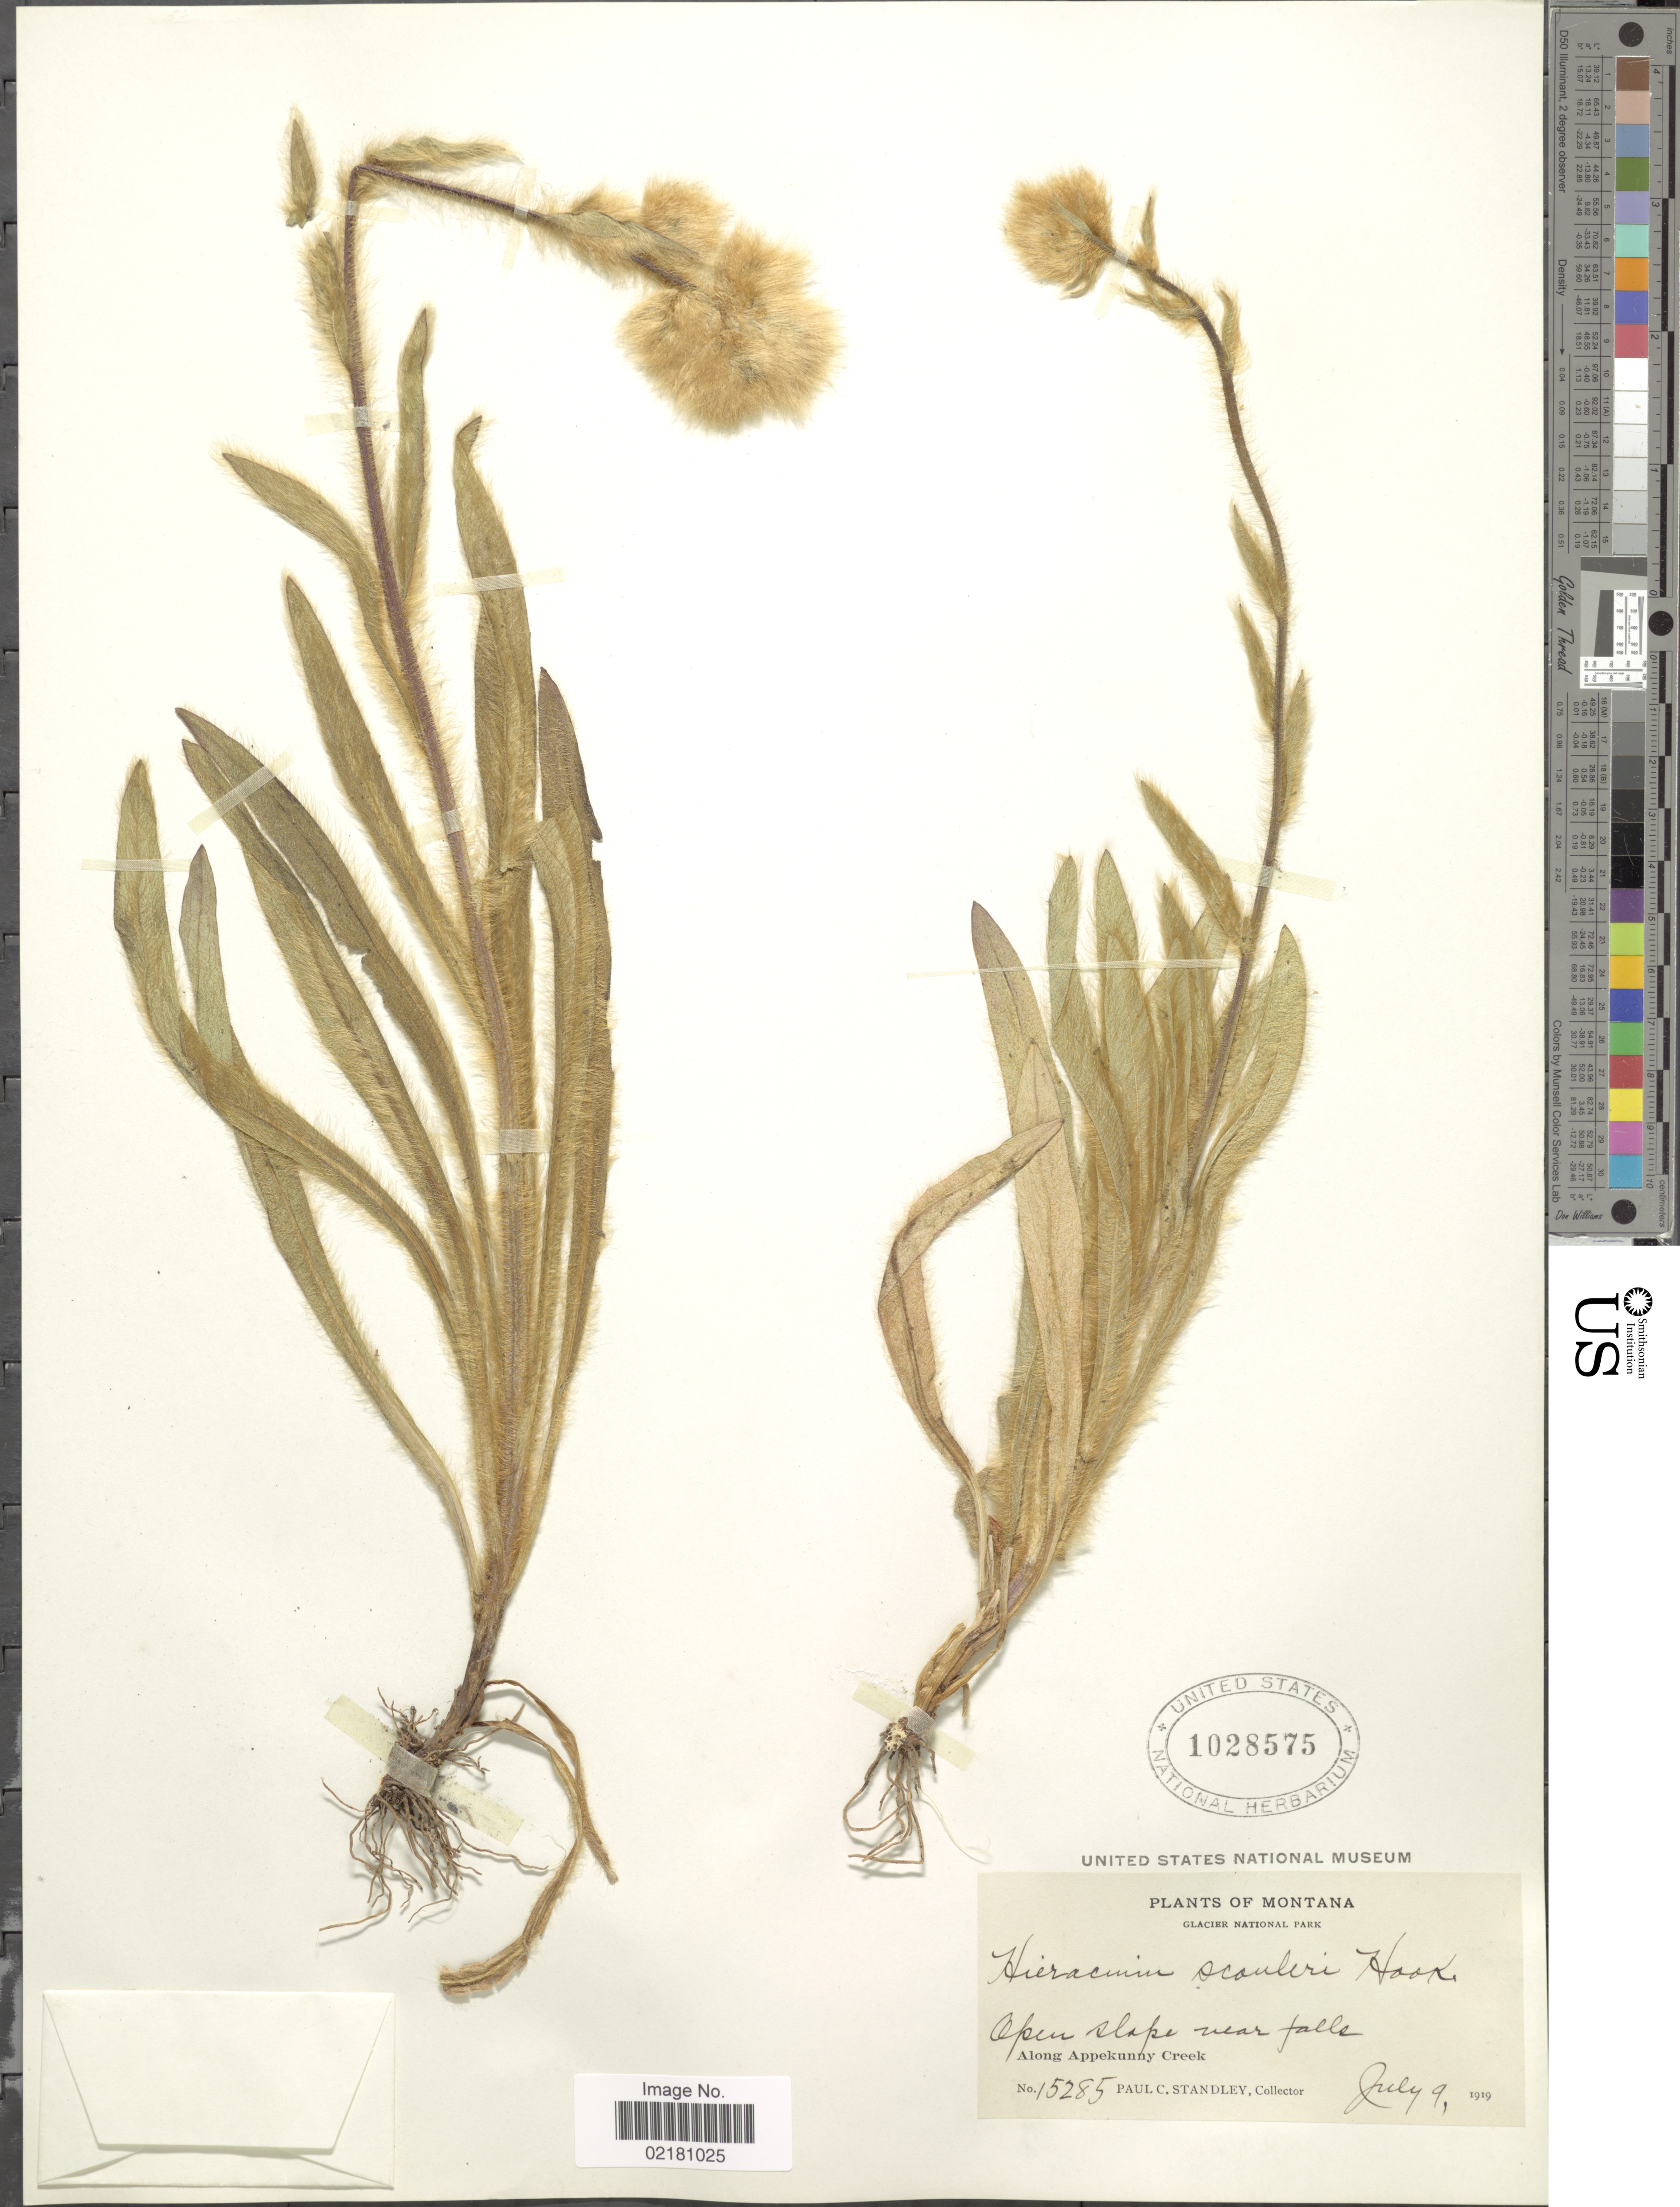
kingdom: Plantae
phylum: Tracheophyta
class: Magnoliopsida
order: Asterales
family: Asteraceae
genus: Hieracium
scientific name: Hieracium scouleri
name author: Hook.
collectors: P. C. Standley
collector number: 15285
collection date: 1919-07-09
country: United States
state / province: Montana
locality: Glacier National Park. Open slope near falls. Along Appekunny Creek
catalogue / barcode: US 1028575